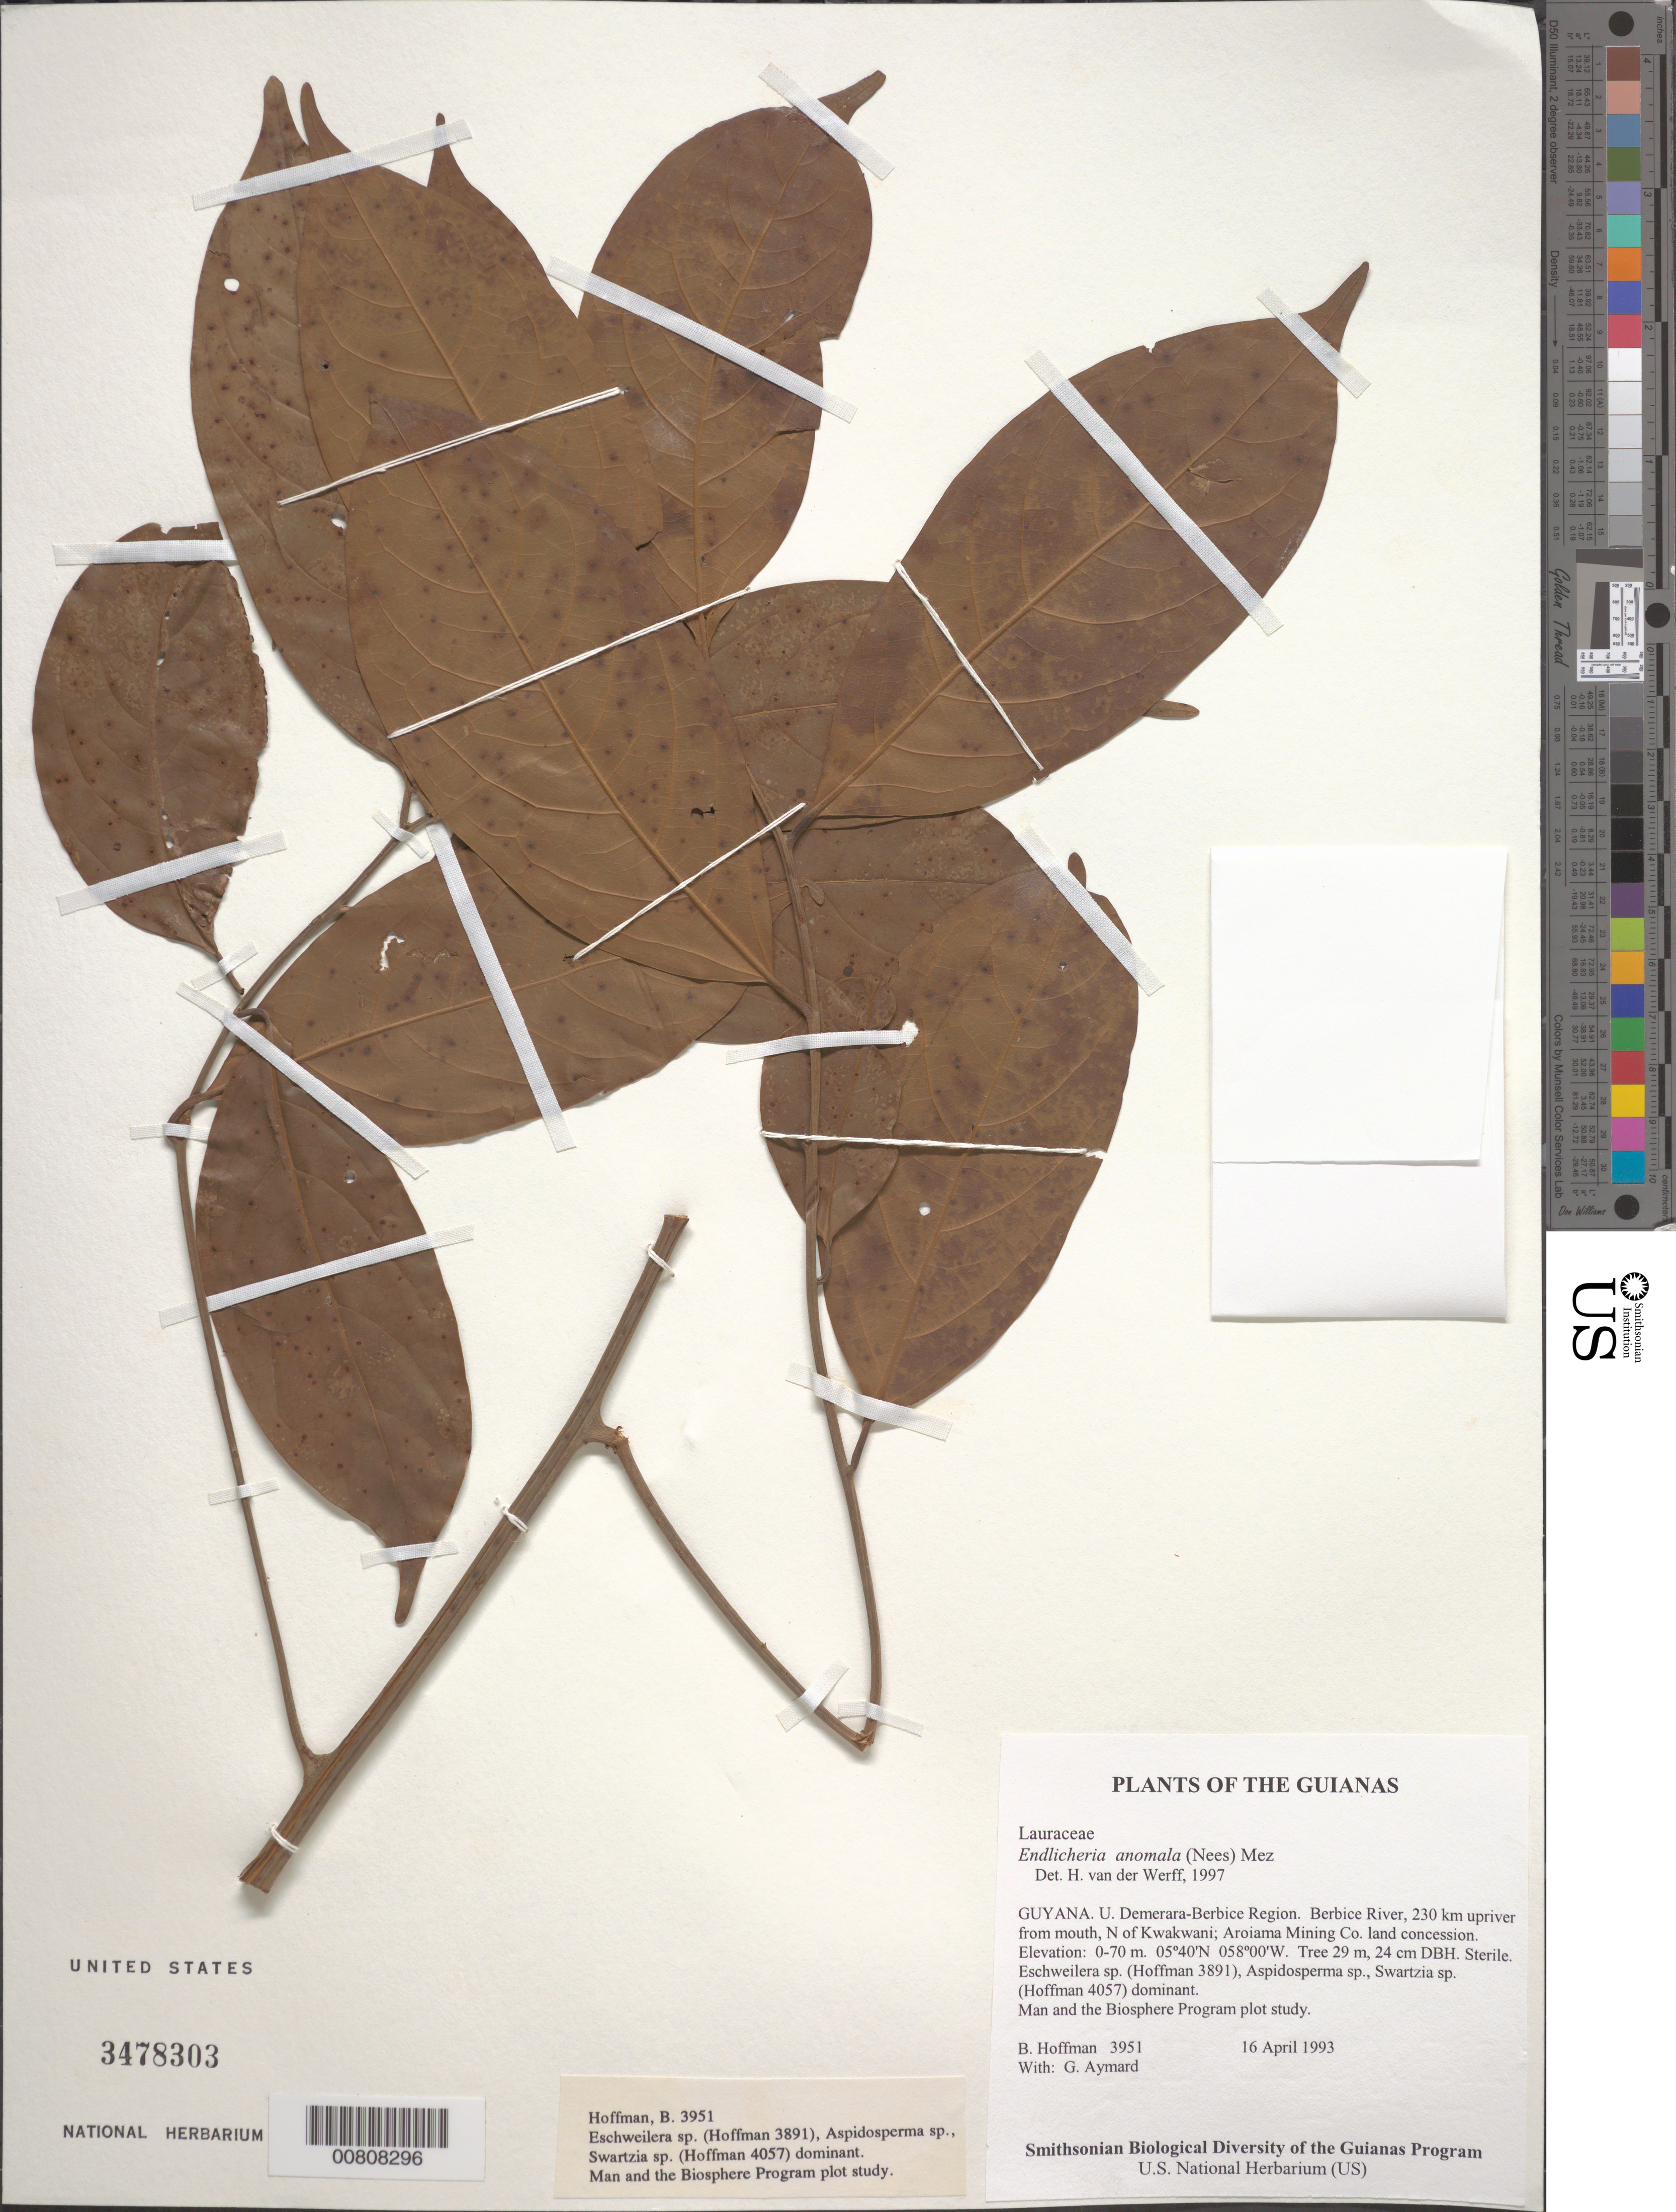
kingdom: Plantae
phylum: Tracheophyta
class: Magnoliopsida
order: Laurales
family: Lauraceae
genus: Endlicheria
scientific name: Endlicheria anomala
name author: Nees ex Meisn.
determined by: van der Werff, H., (MO), Missouri Botanical Garden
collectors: B. Hoffman & G. A. Aymard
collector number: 3951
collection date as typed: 16 April 1993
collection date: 1993-04-16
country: Guyana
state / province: U. Demerara-Berbice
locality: Berbice River, 230 km upriver from mouth, N of Kwakwani; Aroiama Mining Co. land concession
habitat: Mixed evergreen forest (mostly disturbed) on brown sandy loam over bauxite deposits; gently undulating terrain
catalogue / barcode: US 3478303